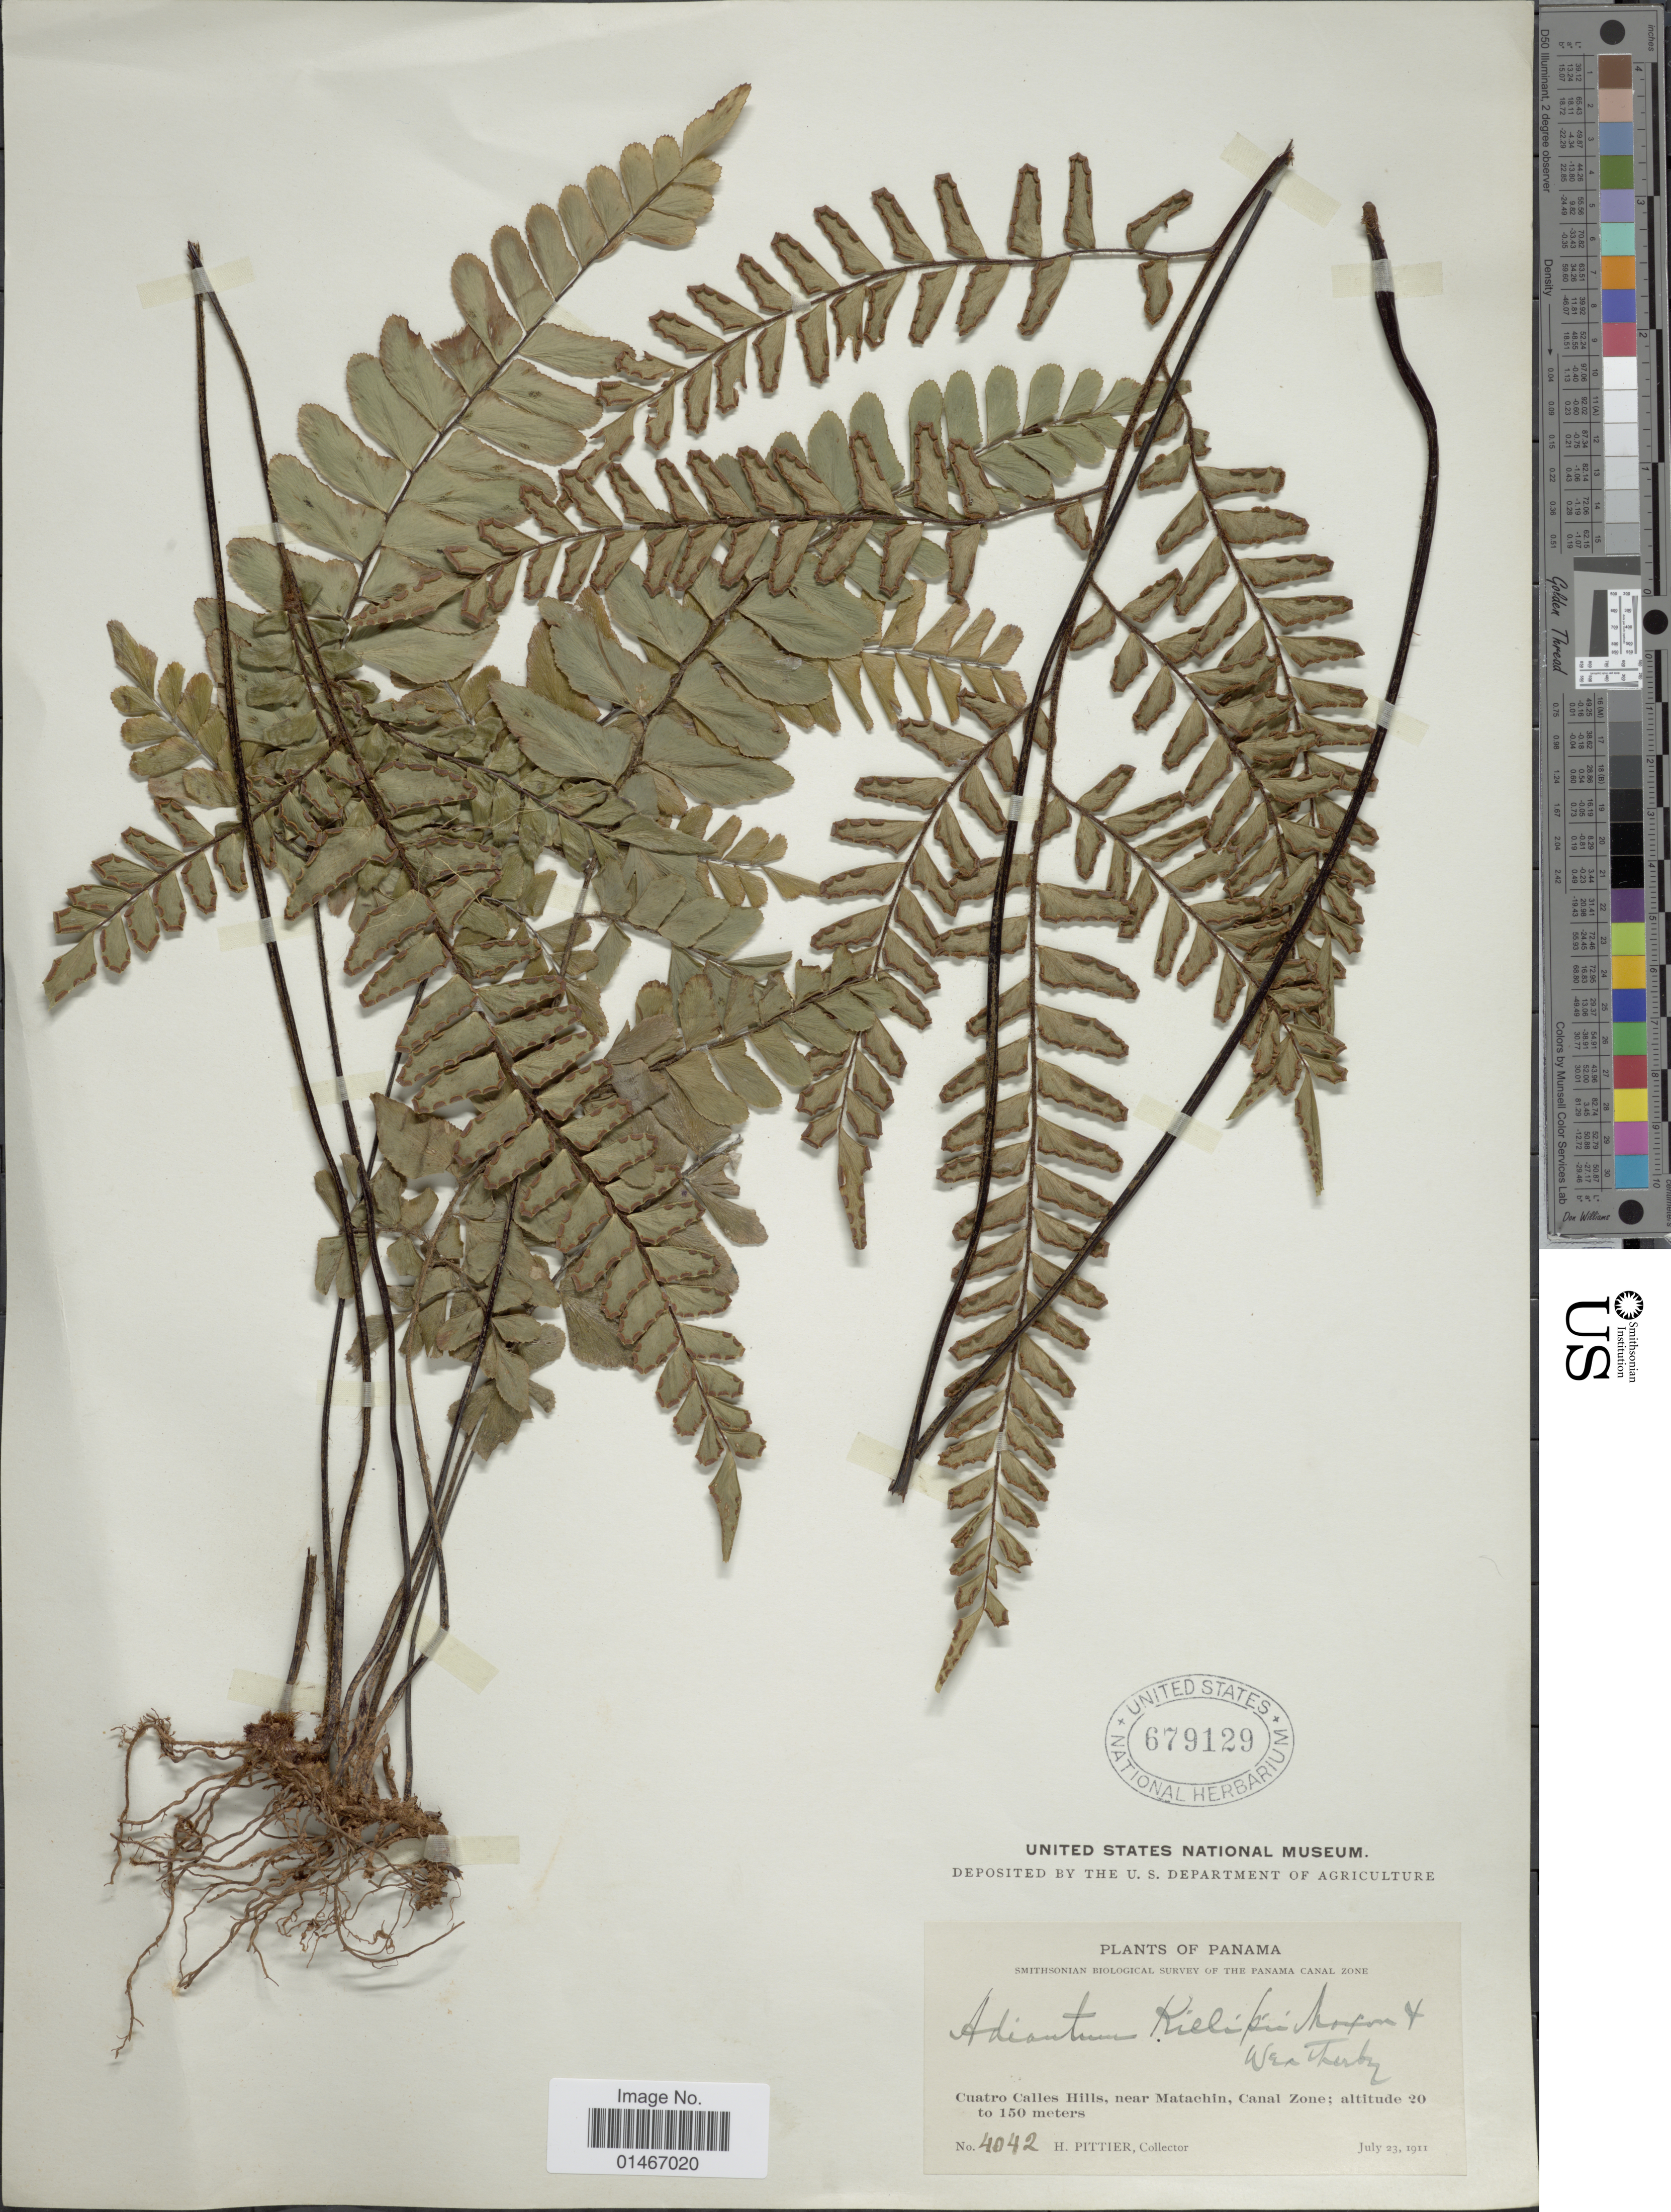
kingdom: Plantae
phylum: Tracheophyta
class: Polypodiopsida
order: Polypodiales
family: Pteridaceae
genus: Adiantum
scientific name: Adiantum killipii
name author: Maxon & Weath.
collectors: H. F. Pittier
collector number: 4042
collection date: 1911-07-23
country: Panama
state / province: Colón / Panamá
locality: Cuatro Calles Hills, near Matachin, Canal Zone.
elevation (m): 20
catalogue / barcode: US 679129